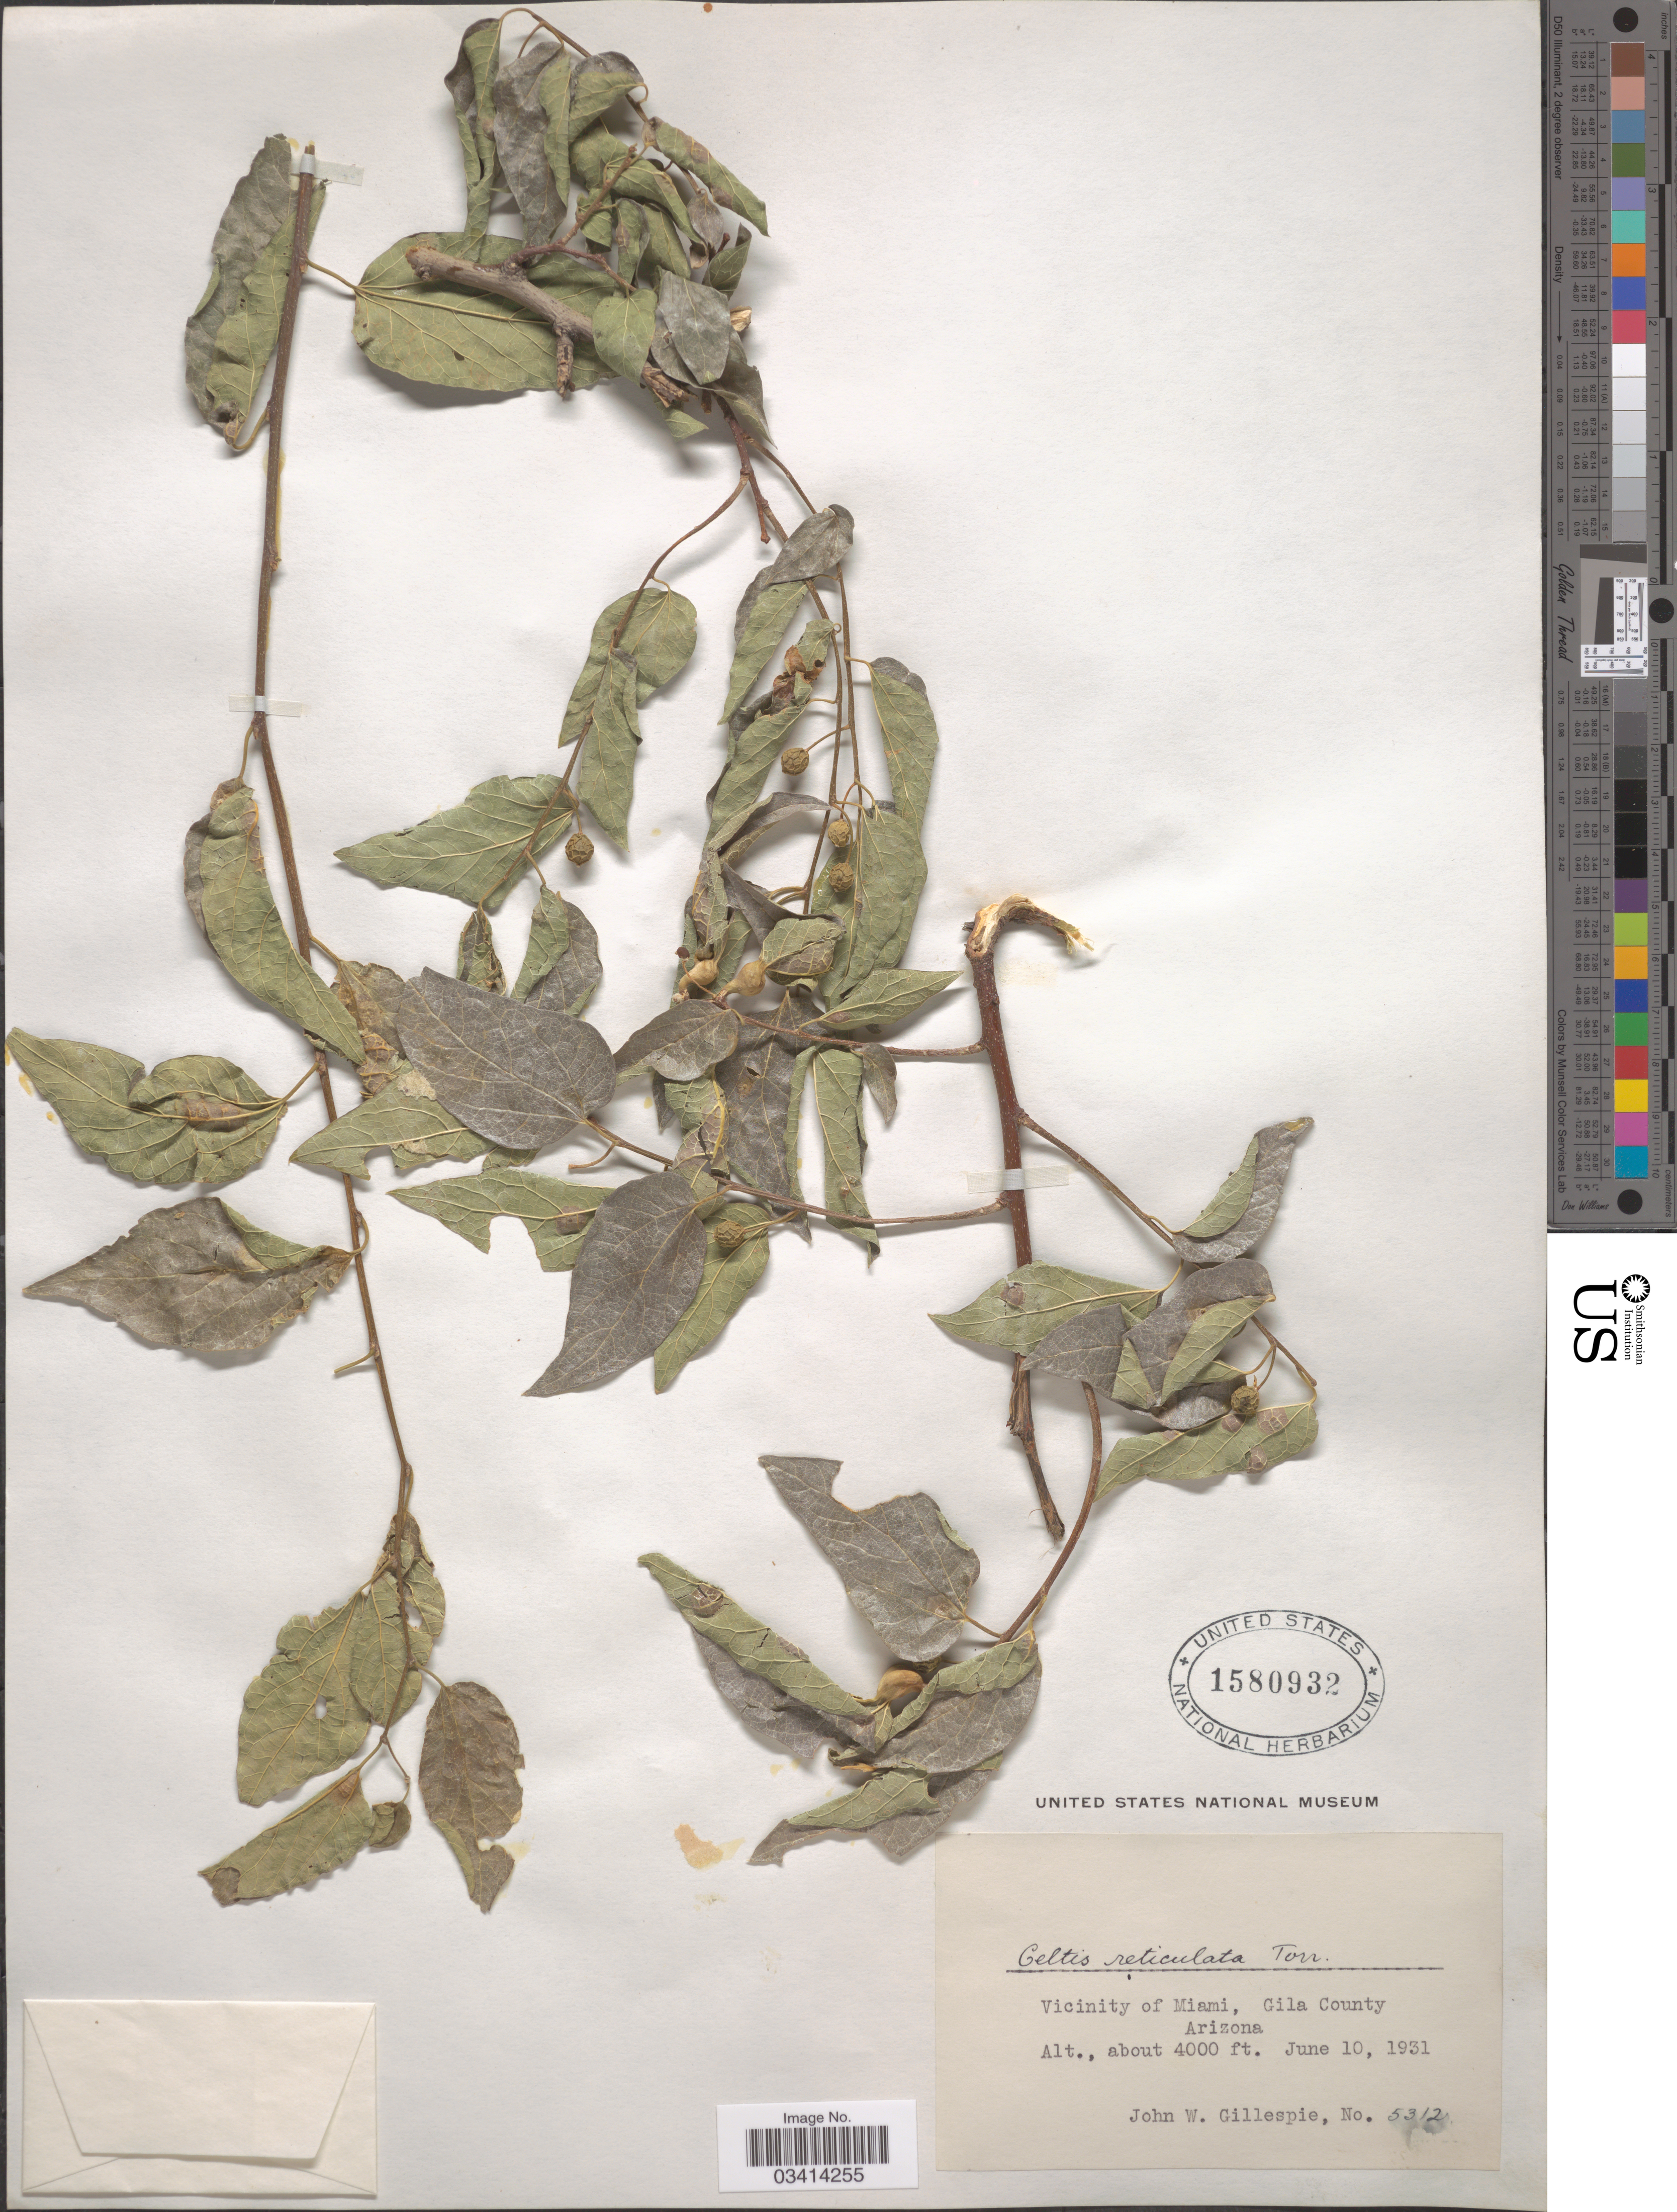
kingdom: Plantae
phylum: Tracheophyta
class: Magnoliopsida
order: Rosales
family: Cannabaceae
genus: Celtis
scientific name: Celtis reticulata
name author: Torr.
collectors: J. W. Gillespie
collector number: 5312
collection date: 1931-06-10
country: United States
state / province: Arizona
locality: Vicinity of Miami, Gila County.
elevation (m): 1219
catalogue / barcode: US 1580932